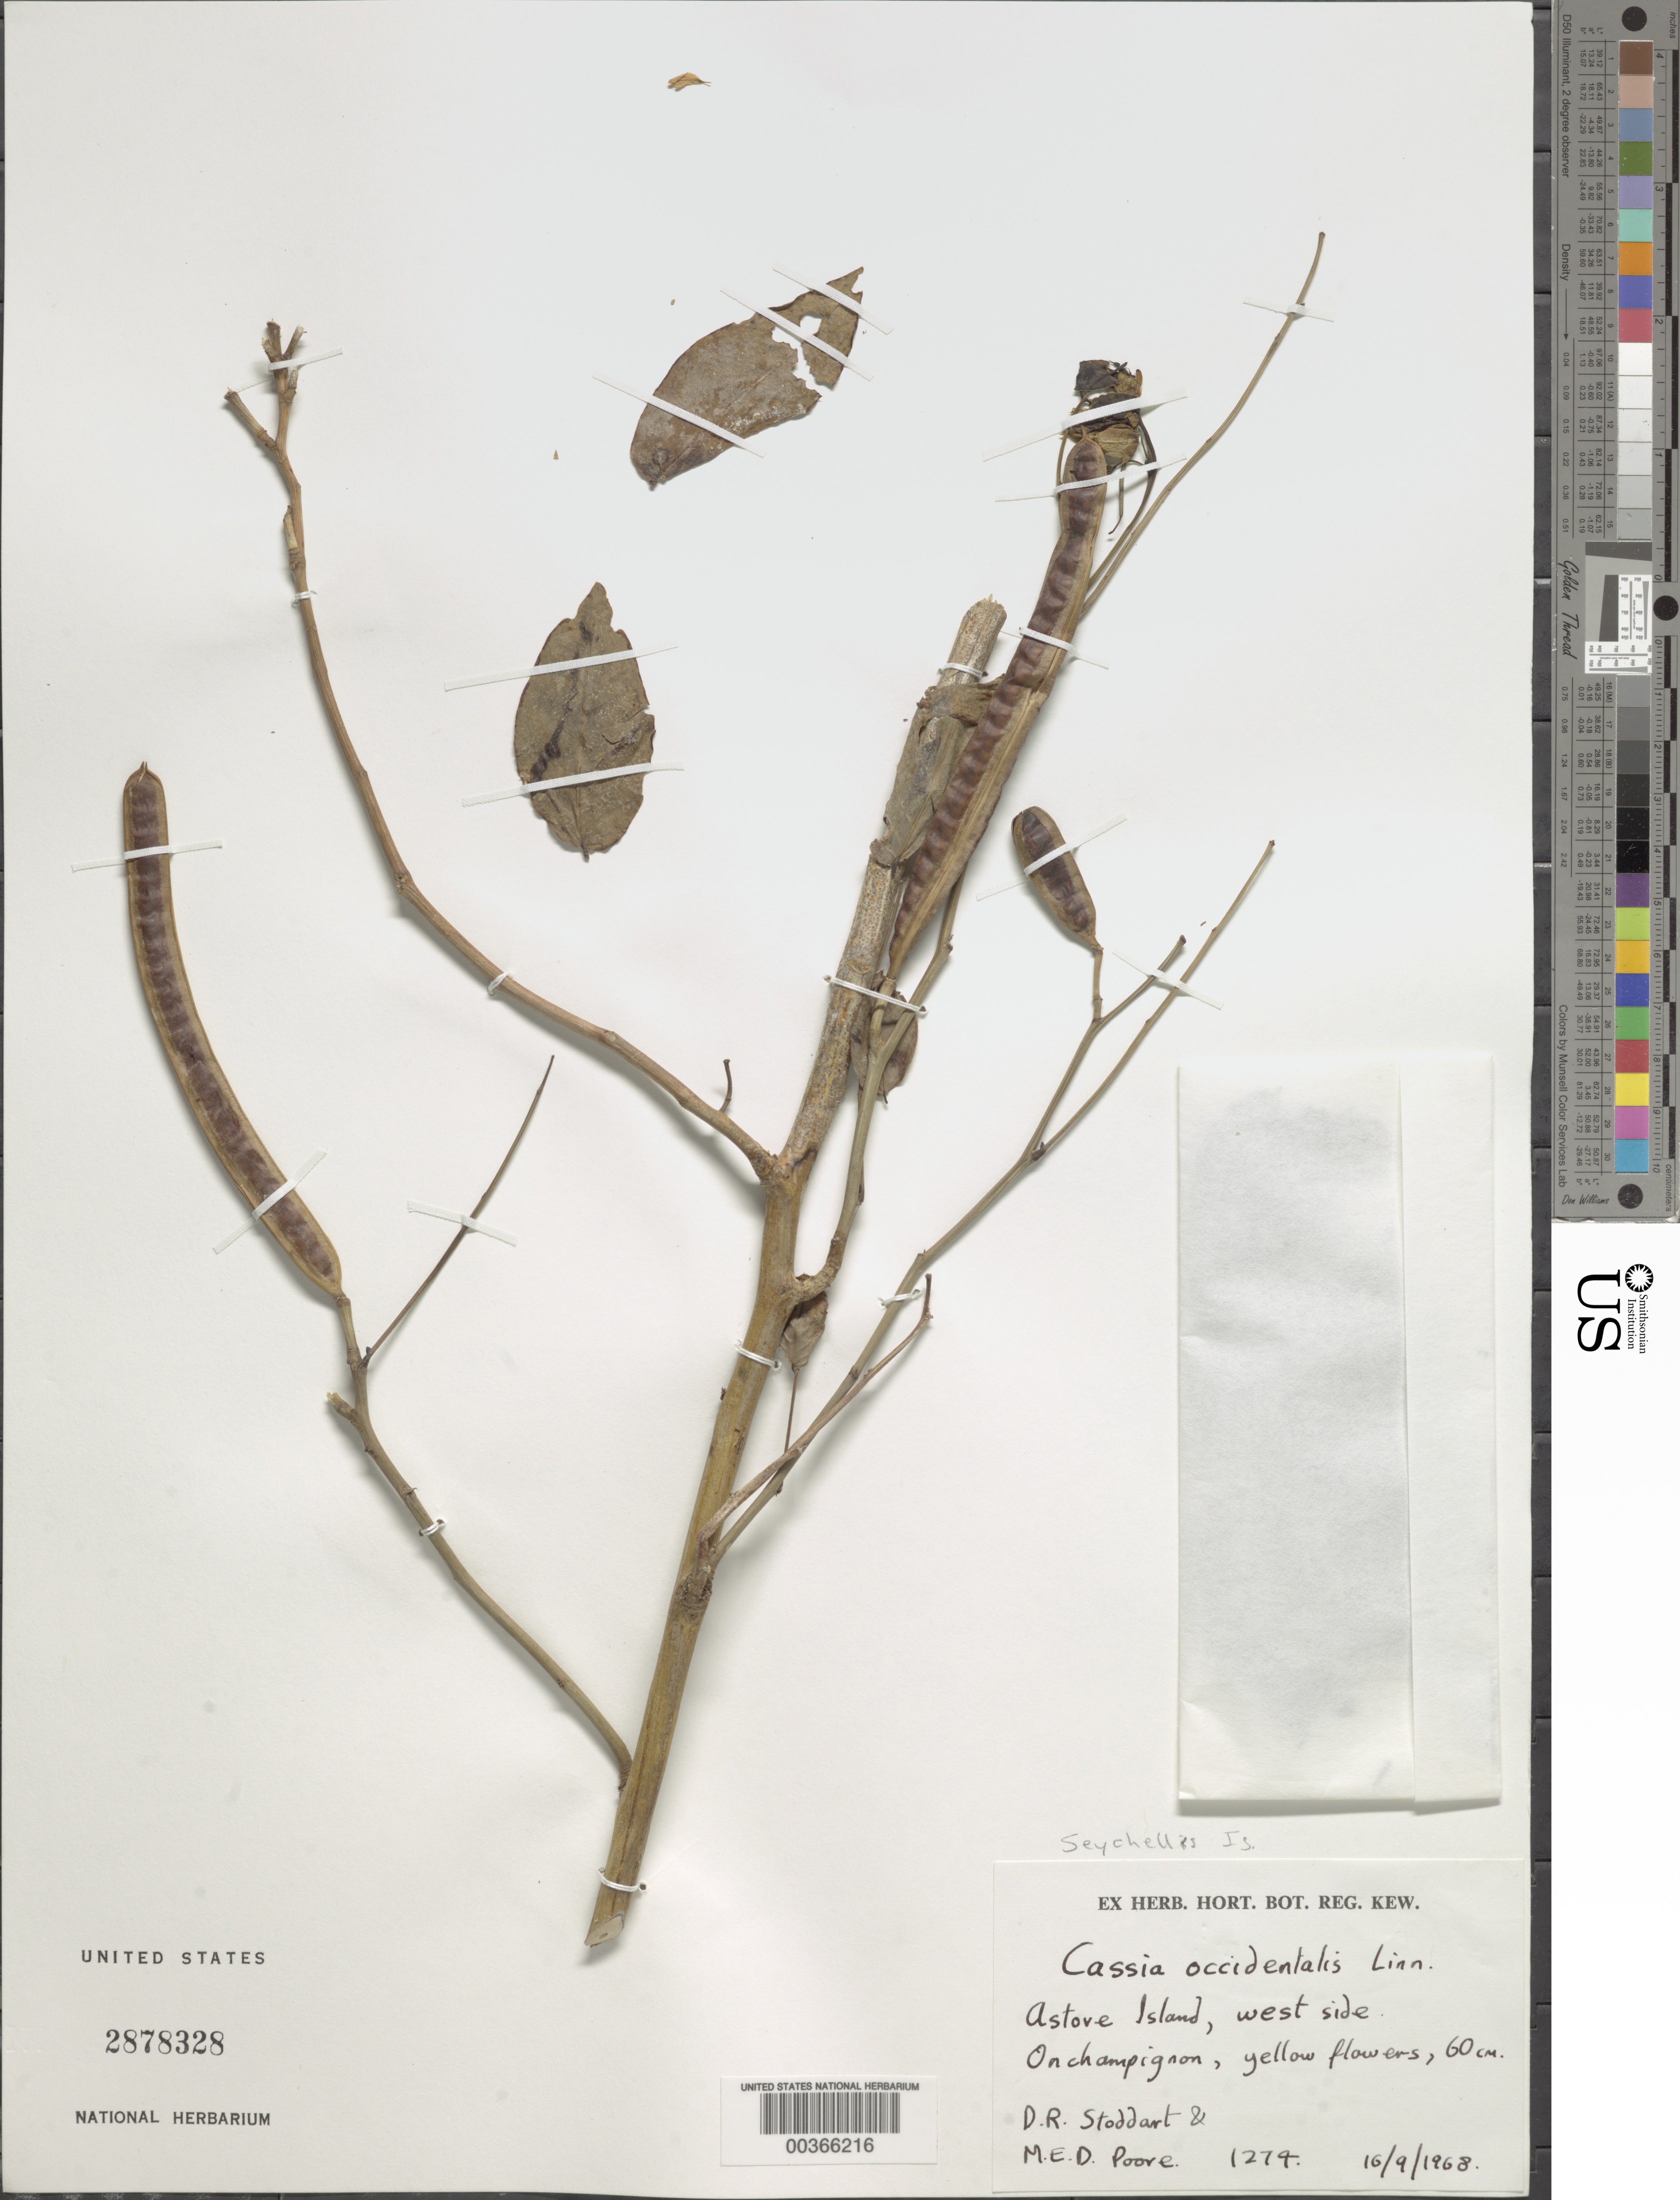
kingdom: Plantae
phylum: Tracheophyta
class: Magnoliopsida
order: Fabales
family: Fabaceae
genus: Senna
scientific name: Senna occidentalis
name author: (L.) Link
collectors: D. R. Stoddart & M. E. D. Poore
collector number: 1274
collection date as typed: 16 Sep 1968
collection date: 1968-09-16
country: Seychelles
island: Astove Atoll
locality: W side; onchampignon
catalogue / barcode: US 2878328